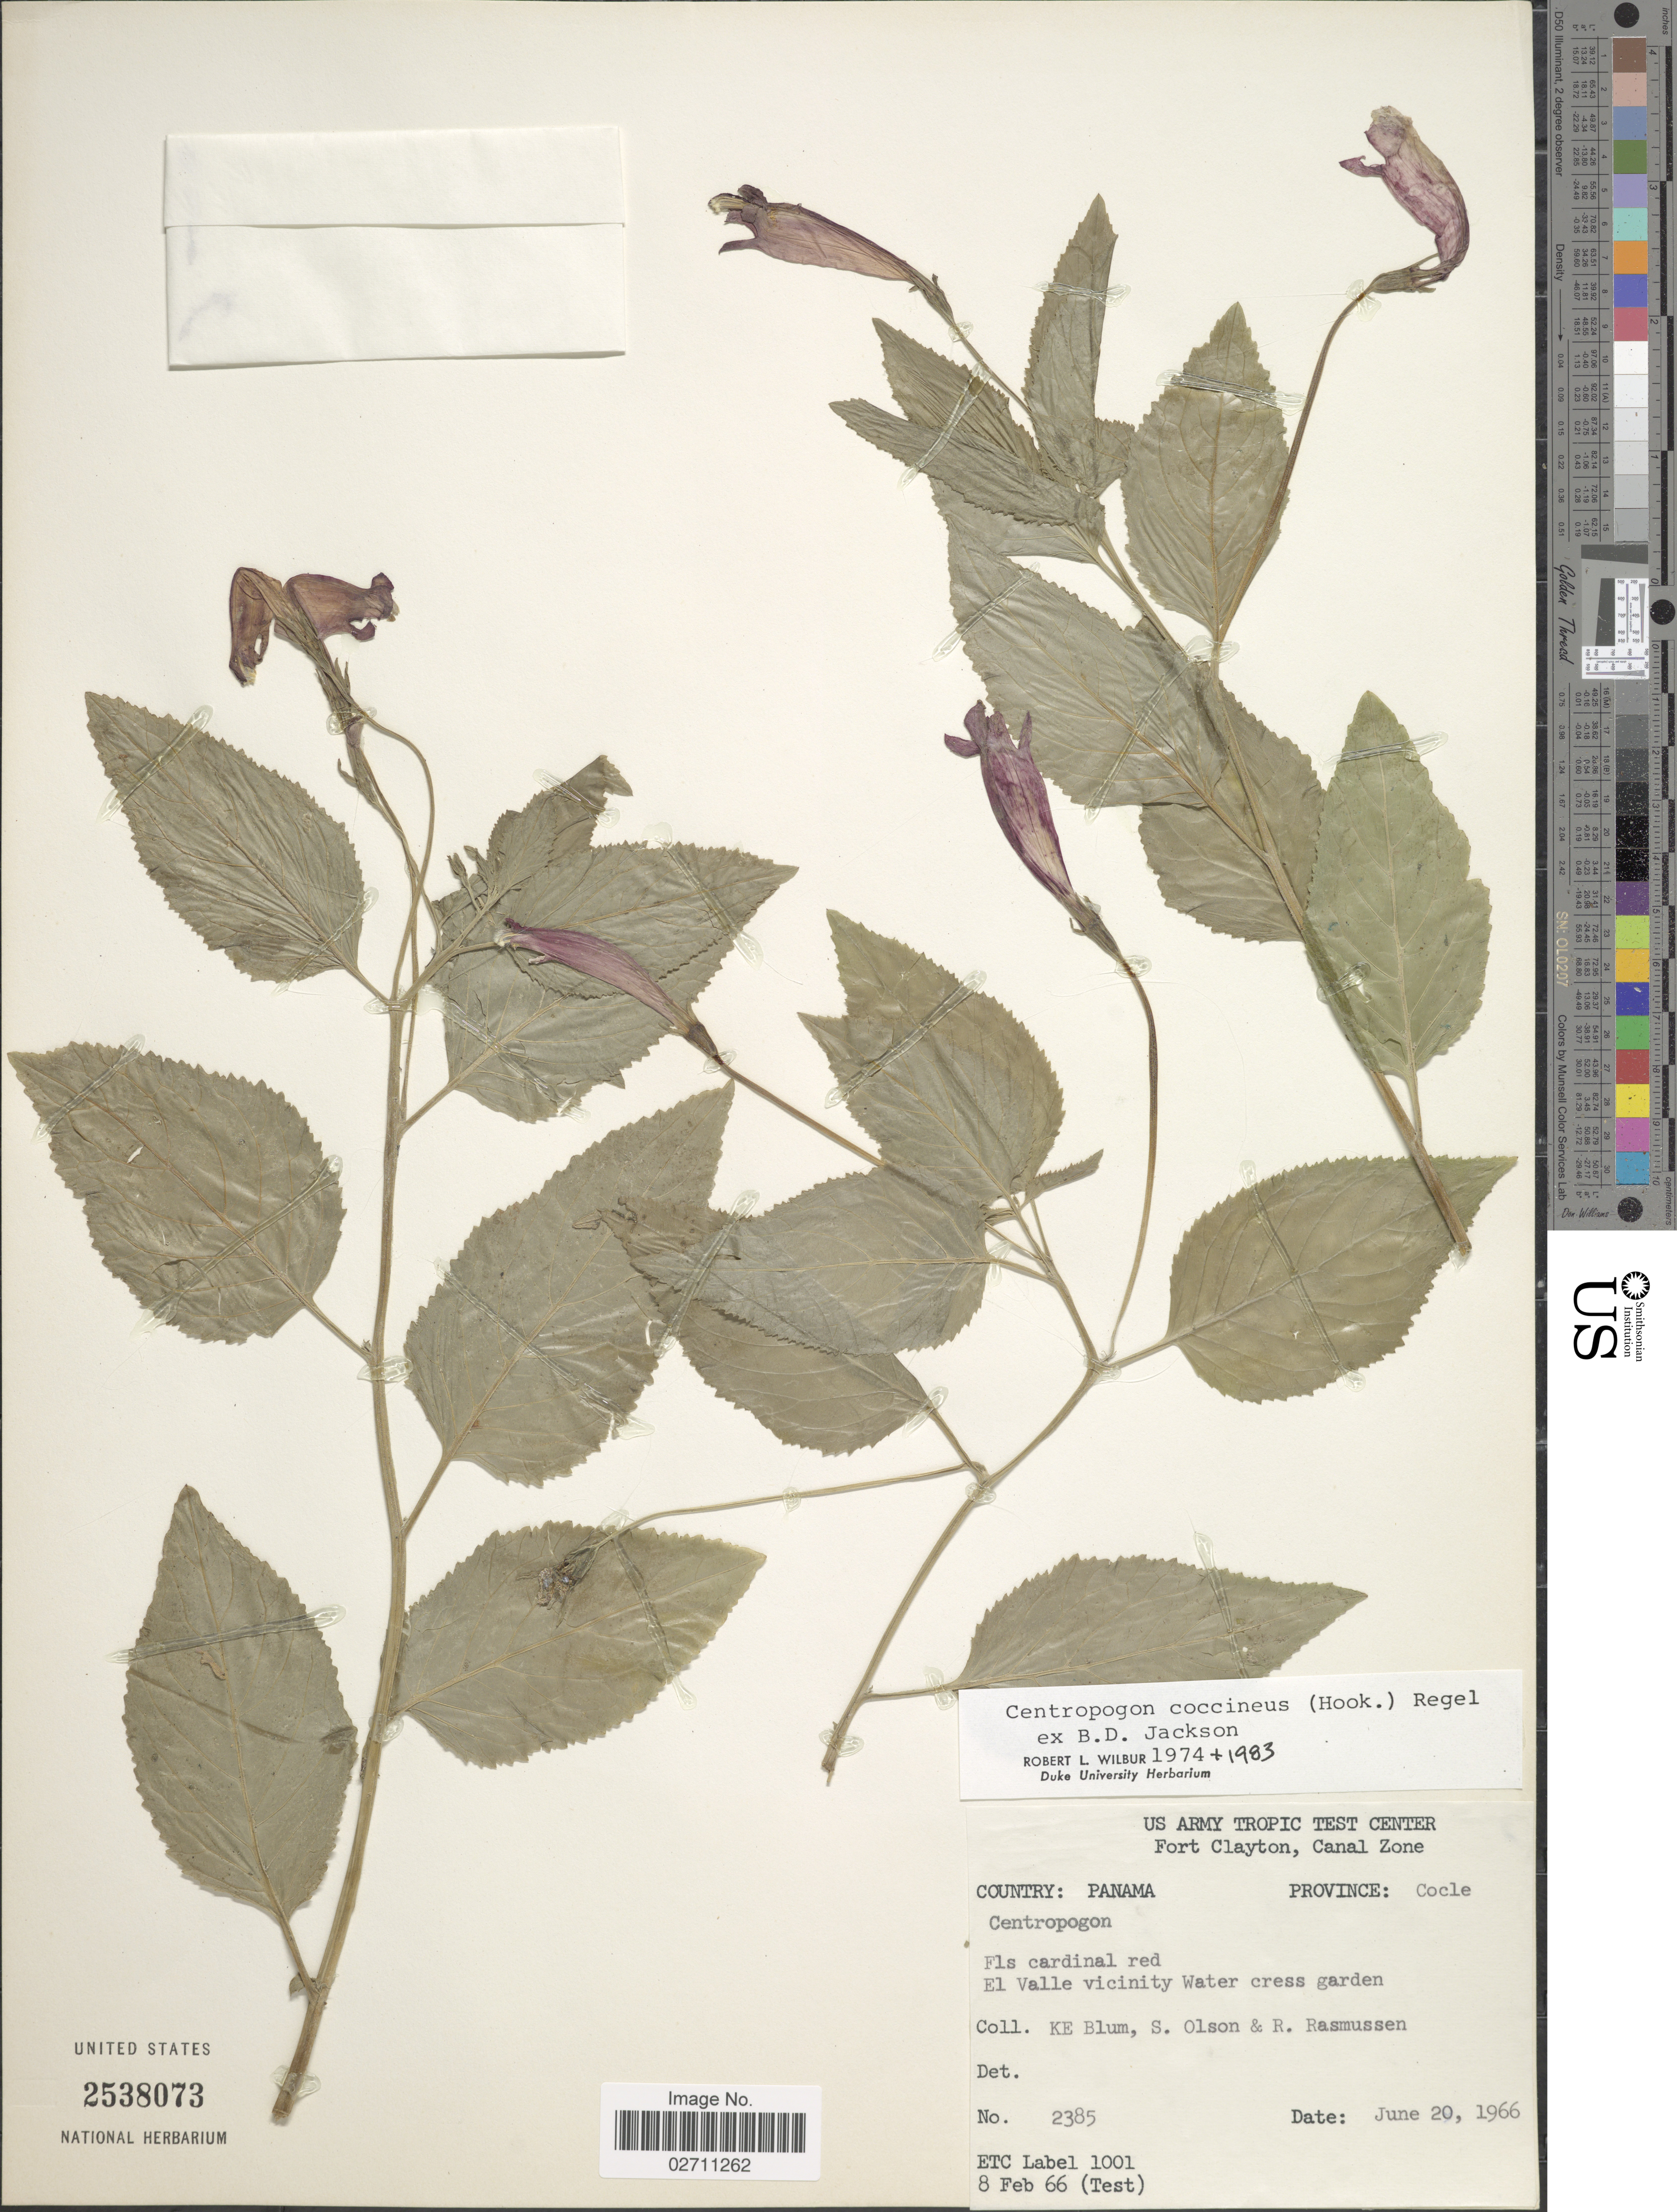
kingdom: Plantae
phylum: Tracheophyta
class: Magnoliopsida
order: Asterales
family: Campanulaceae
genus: Centropogon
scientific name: Centropogon coccineus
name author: (Hook.) Regel ex B.D. Jacks.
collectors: K. E. Blum, S. Olson & R. Rasmussen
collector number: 2385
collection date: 1966-06-20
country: Panama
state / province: Coclé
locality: El Valle vicinity Water cress garden.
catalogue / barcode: US 2538073